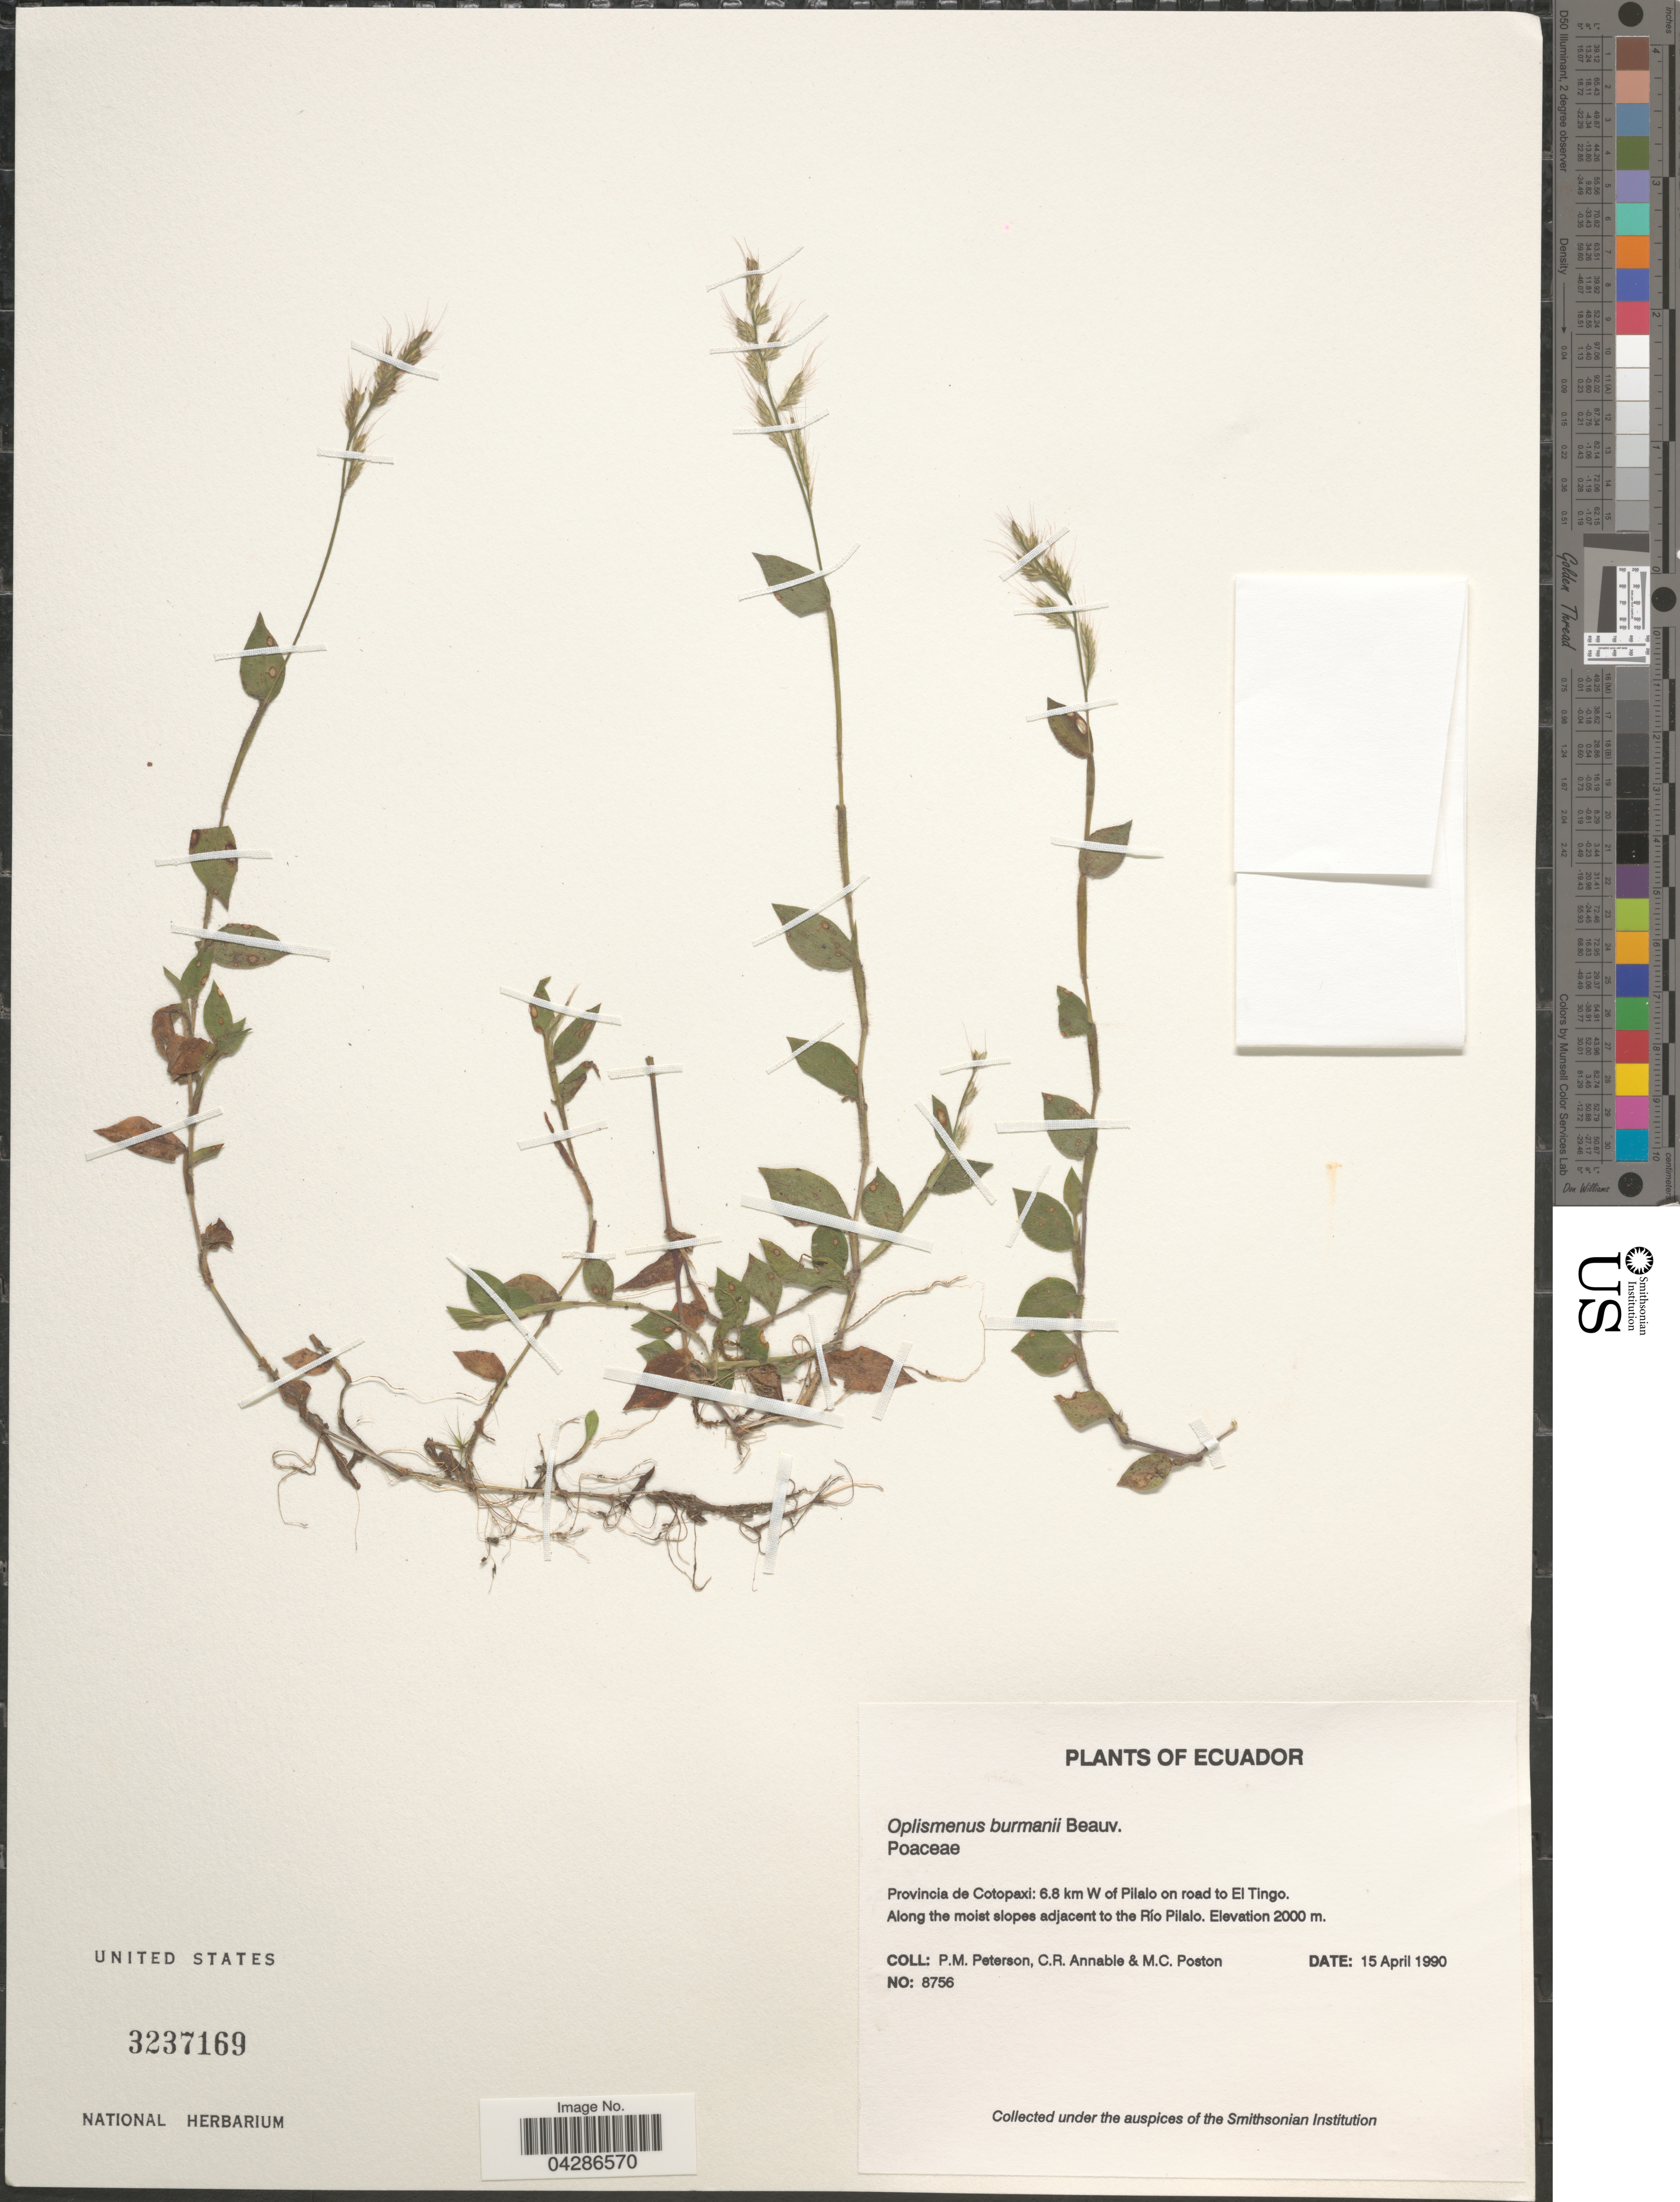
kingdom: Plantae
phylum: Tracheophyta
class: Liliopsida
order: Poales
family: Poaceae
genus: Oplismenus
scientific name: Oplismenus burmannii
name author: (Retz.) P. Beauv.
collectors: P. M. Peterson, C. R. Annable & M. Poston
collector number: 8756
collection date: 1990-04-15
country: Ecuador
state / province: Cotopaxi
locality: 6.8 km W of Pilalo on road to El Tingo. Along the moist slope adjacent to the Río Pilalo.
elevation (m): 2000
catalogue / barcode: US 3237169